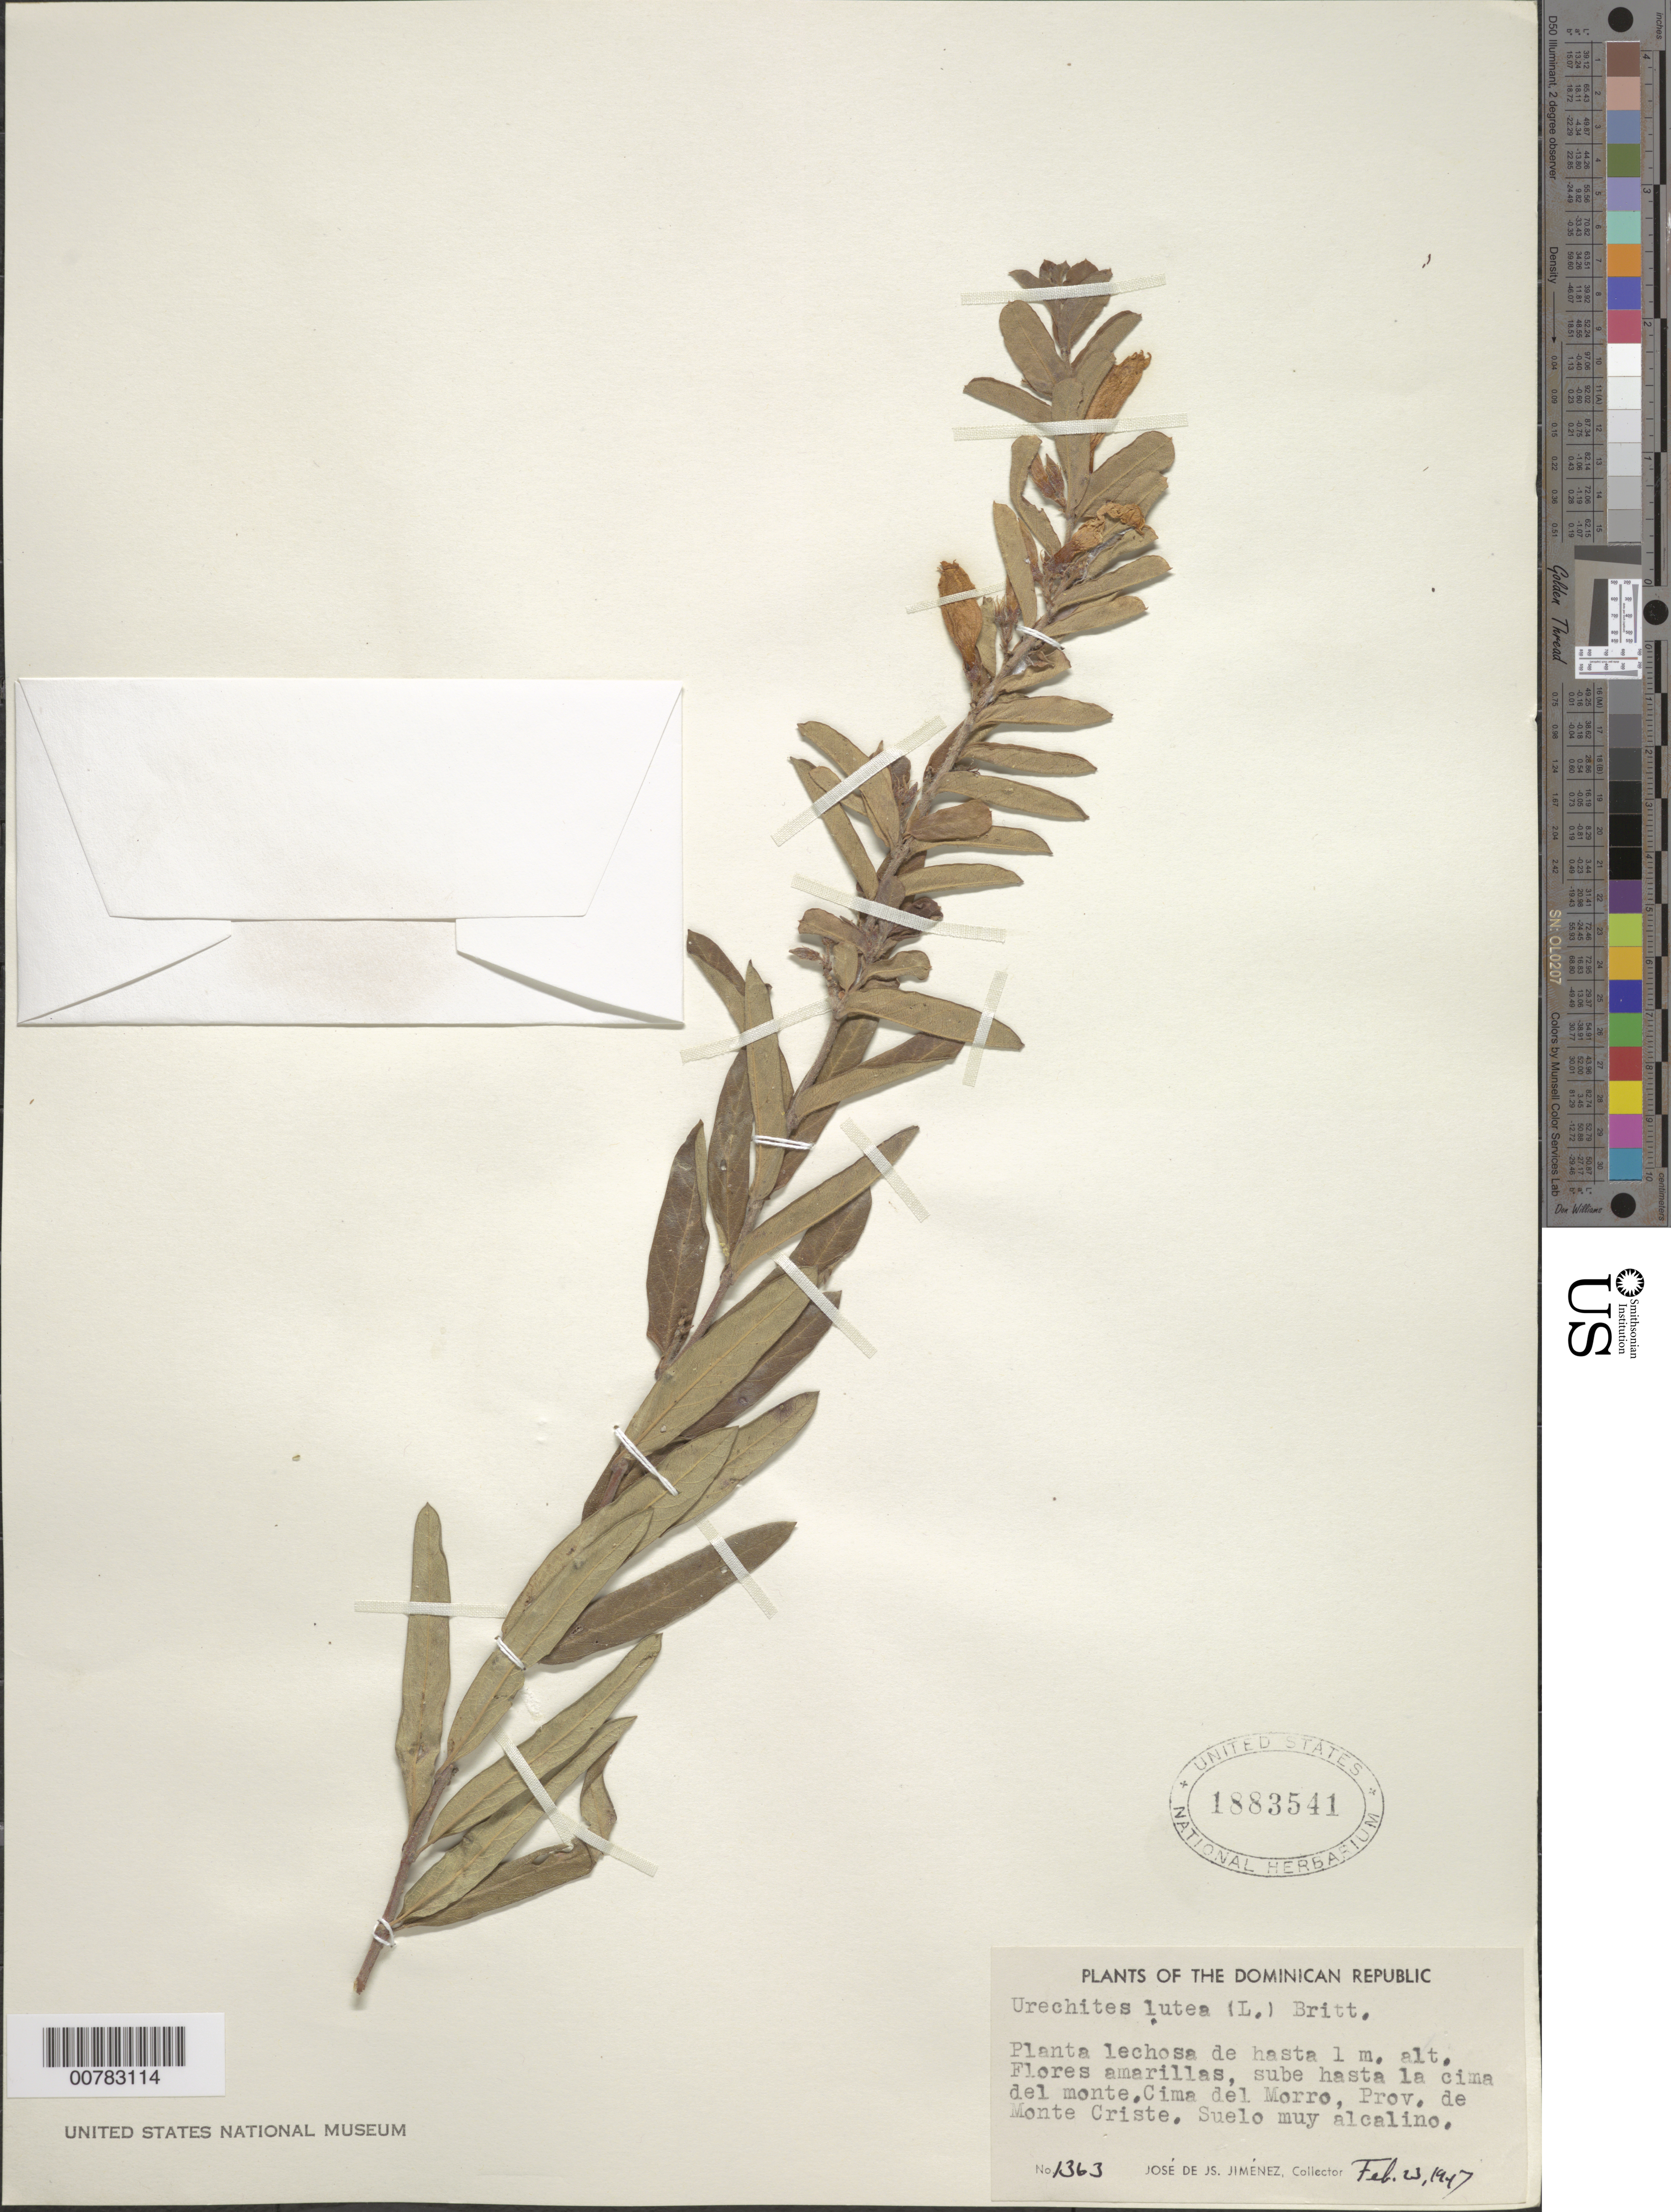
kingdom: Plantae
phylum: Tracheophyta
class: Magnoliopsida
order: Gentianales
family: Apocynaceae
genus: Pentalinon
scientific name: Pentalinon luteum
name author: (L.) B.F. Hansen & Wunderlin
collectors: J. J. Jiménez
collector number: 1363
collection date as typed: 23 Feb 1947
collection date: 1947-02-23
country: Dominican Republic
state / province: Monte Cristi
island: Hispaniola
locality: Top of mountain.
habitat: Very alkaline soil.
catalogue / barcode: US 1883541